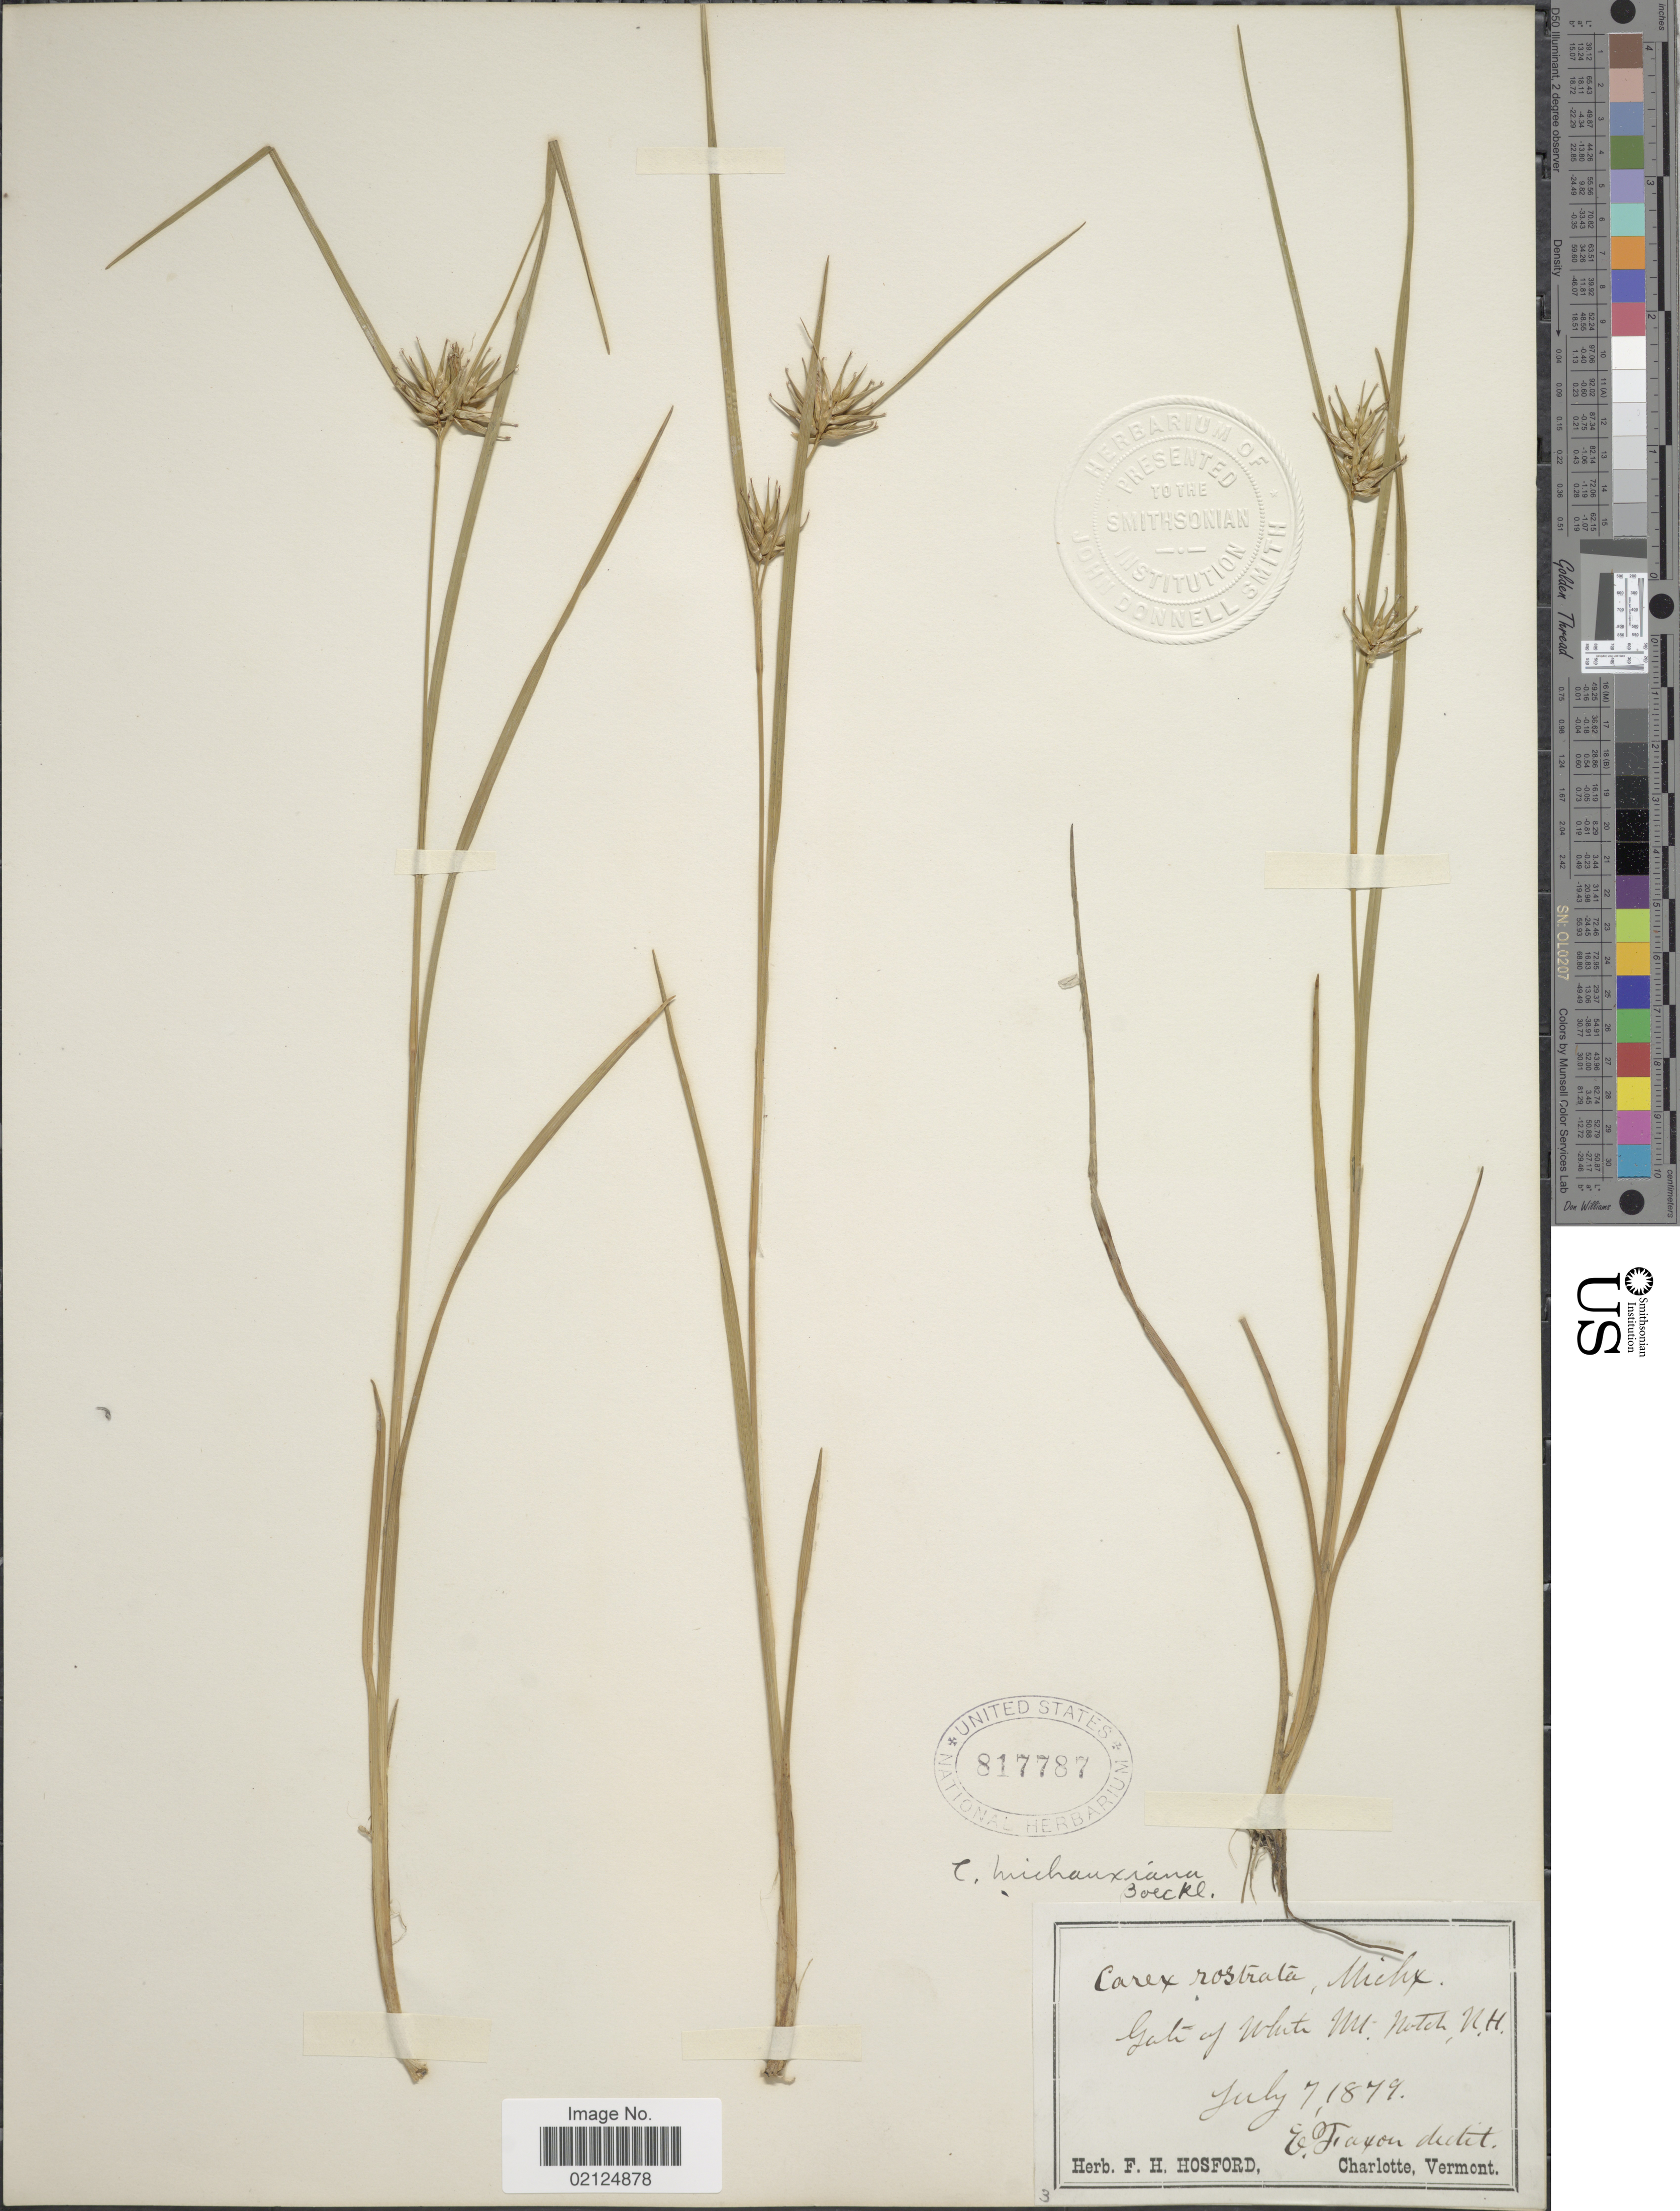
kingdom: Plantae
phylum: Tracheophyta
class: Liliopsida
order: Poales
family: Cyperaceae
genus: Carex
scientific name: Carex michauxiana subsp. michauxiana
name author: Boeckeler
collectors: E. Faxon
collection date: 1879-07-07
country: United States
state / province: New Hampshire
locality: Gate of White Mt. Notch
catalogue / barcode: US 817787